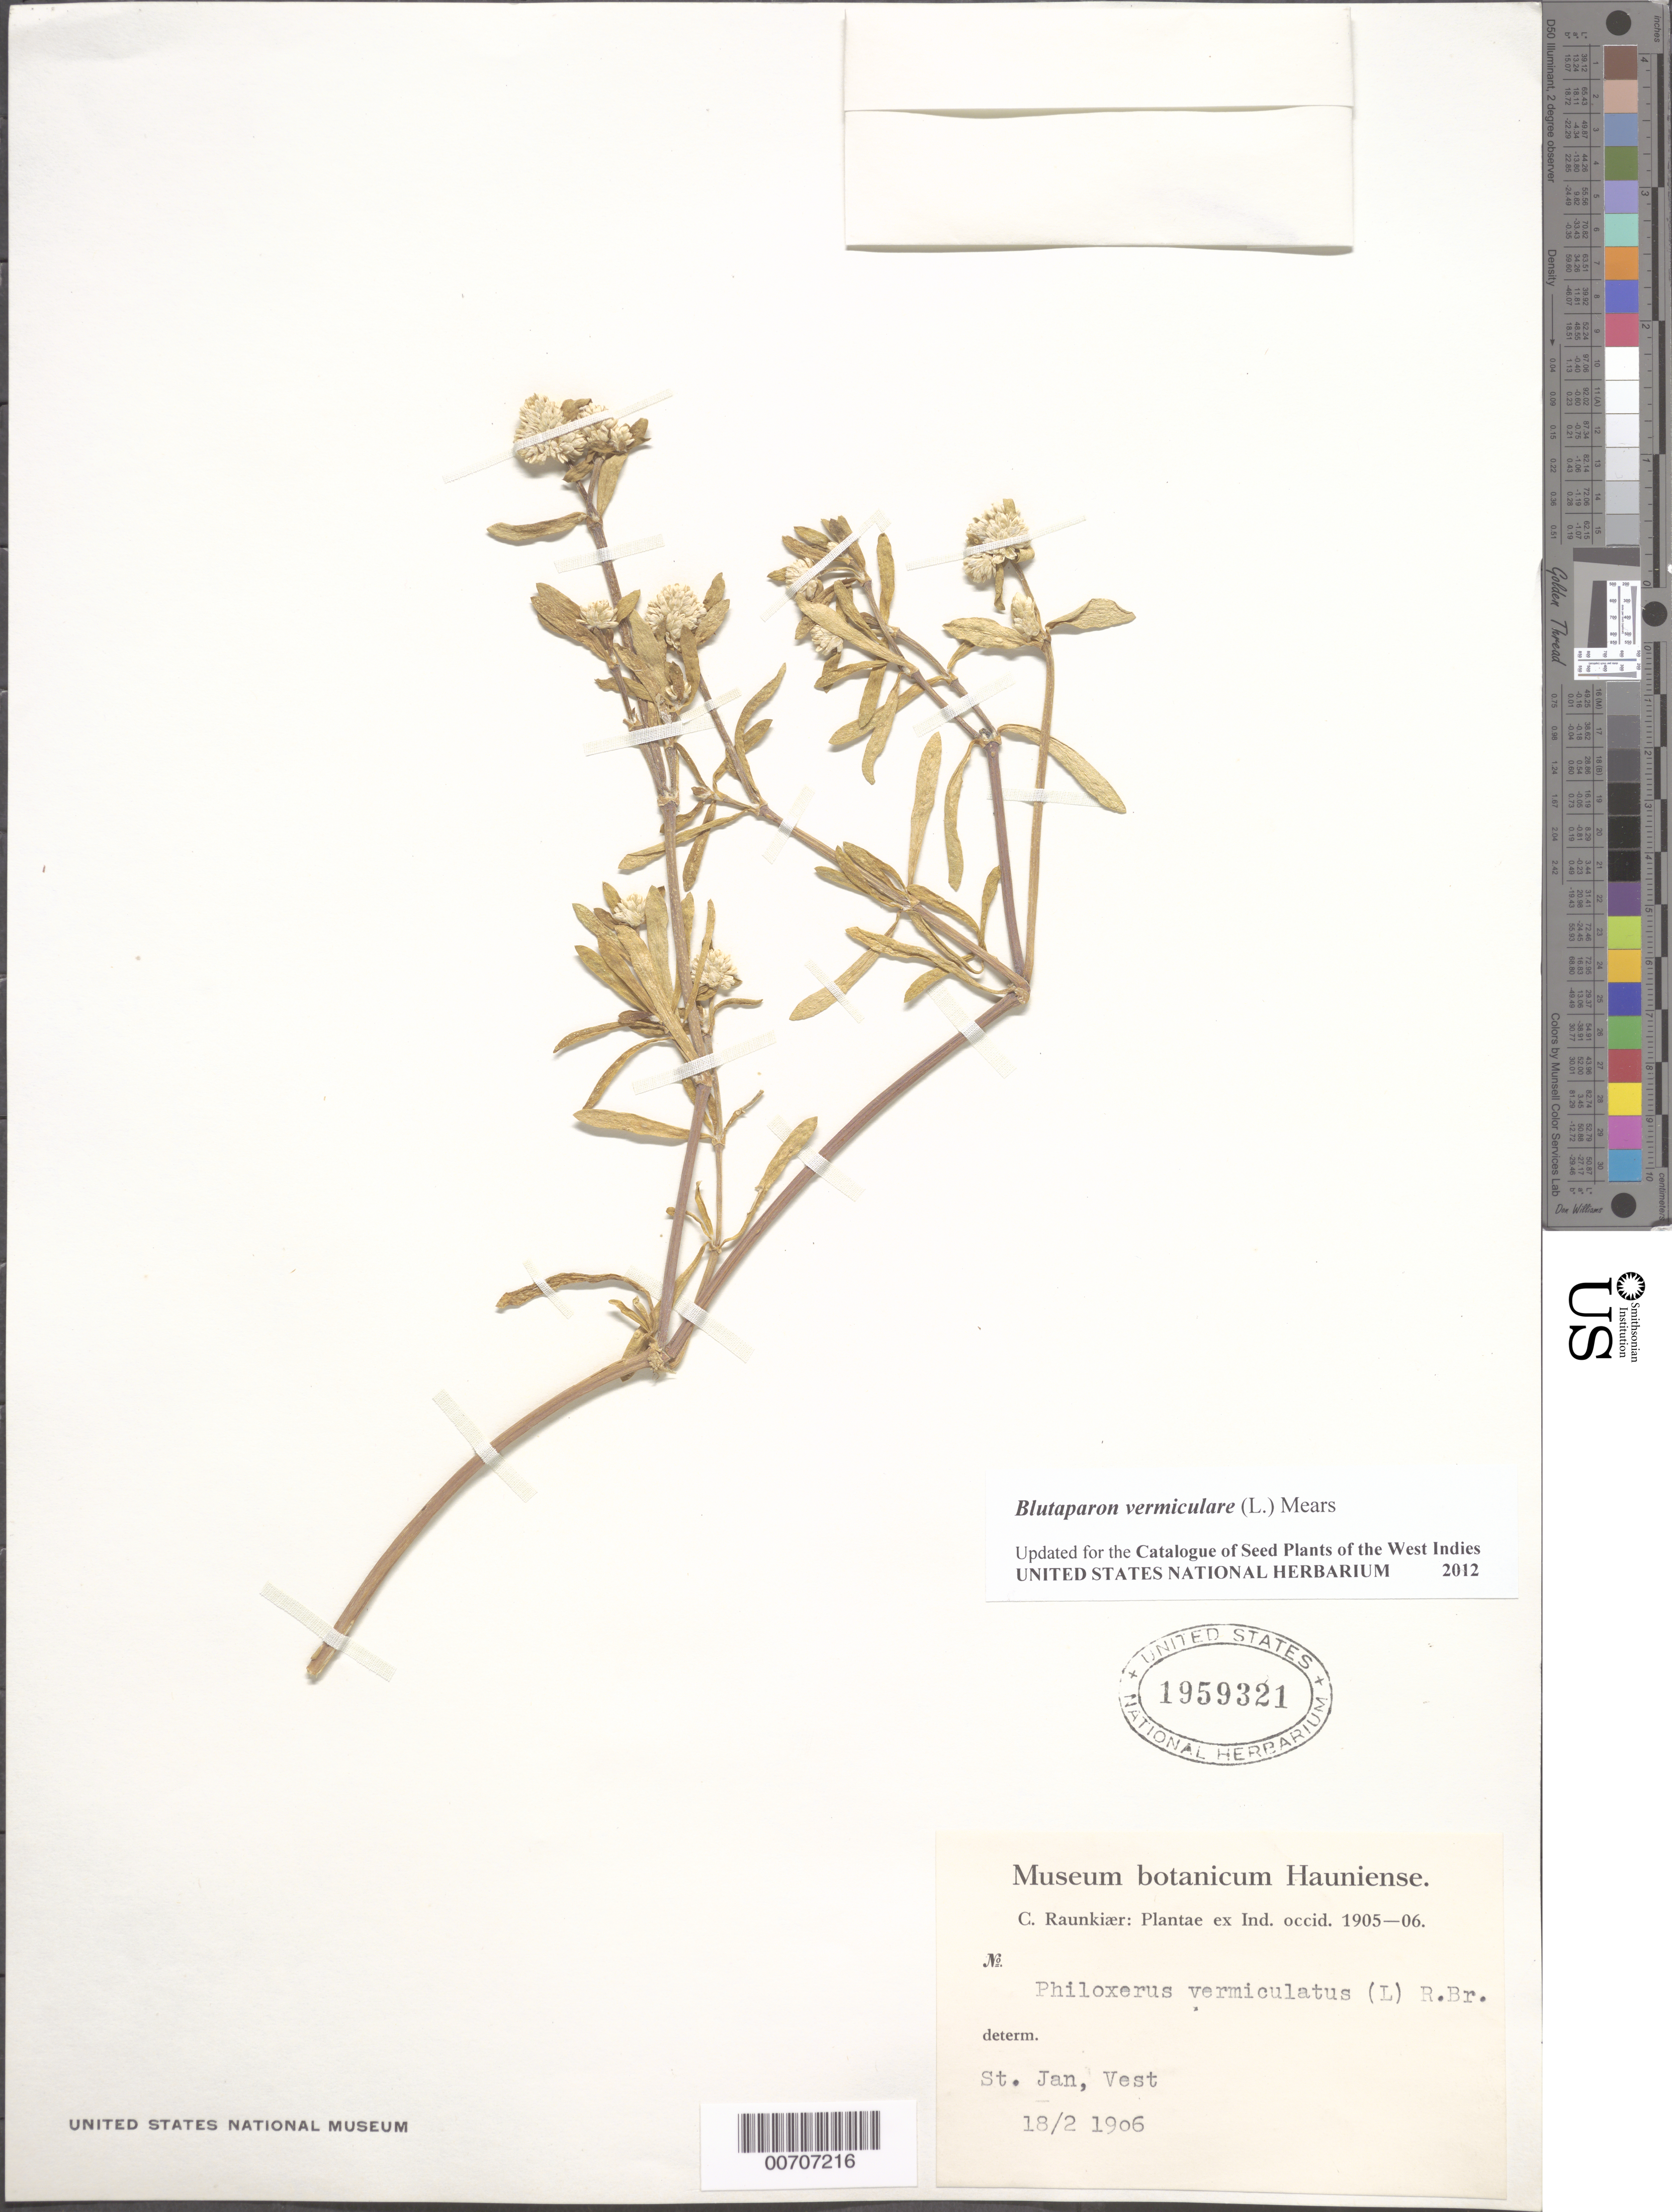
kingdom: Plantae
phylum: Tracheophyta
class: Magnoliopsida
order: Caryophyllales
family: Amaranthaceae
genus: Gomphrena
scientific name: Gomphrena vermicularis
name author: L.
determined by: Strong, Mark T., (BOT), Smithsonian Institution - National Museum of Natural History (UNITED STATES)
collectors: C. C. Raunkiaer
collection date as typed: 18 Feb 1906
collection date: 1906-02-18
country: U.S. Virgin Islands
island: St. John Island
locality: Vest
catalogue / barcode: US 1959321